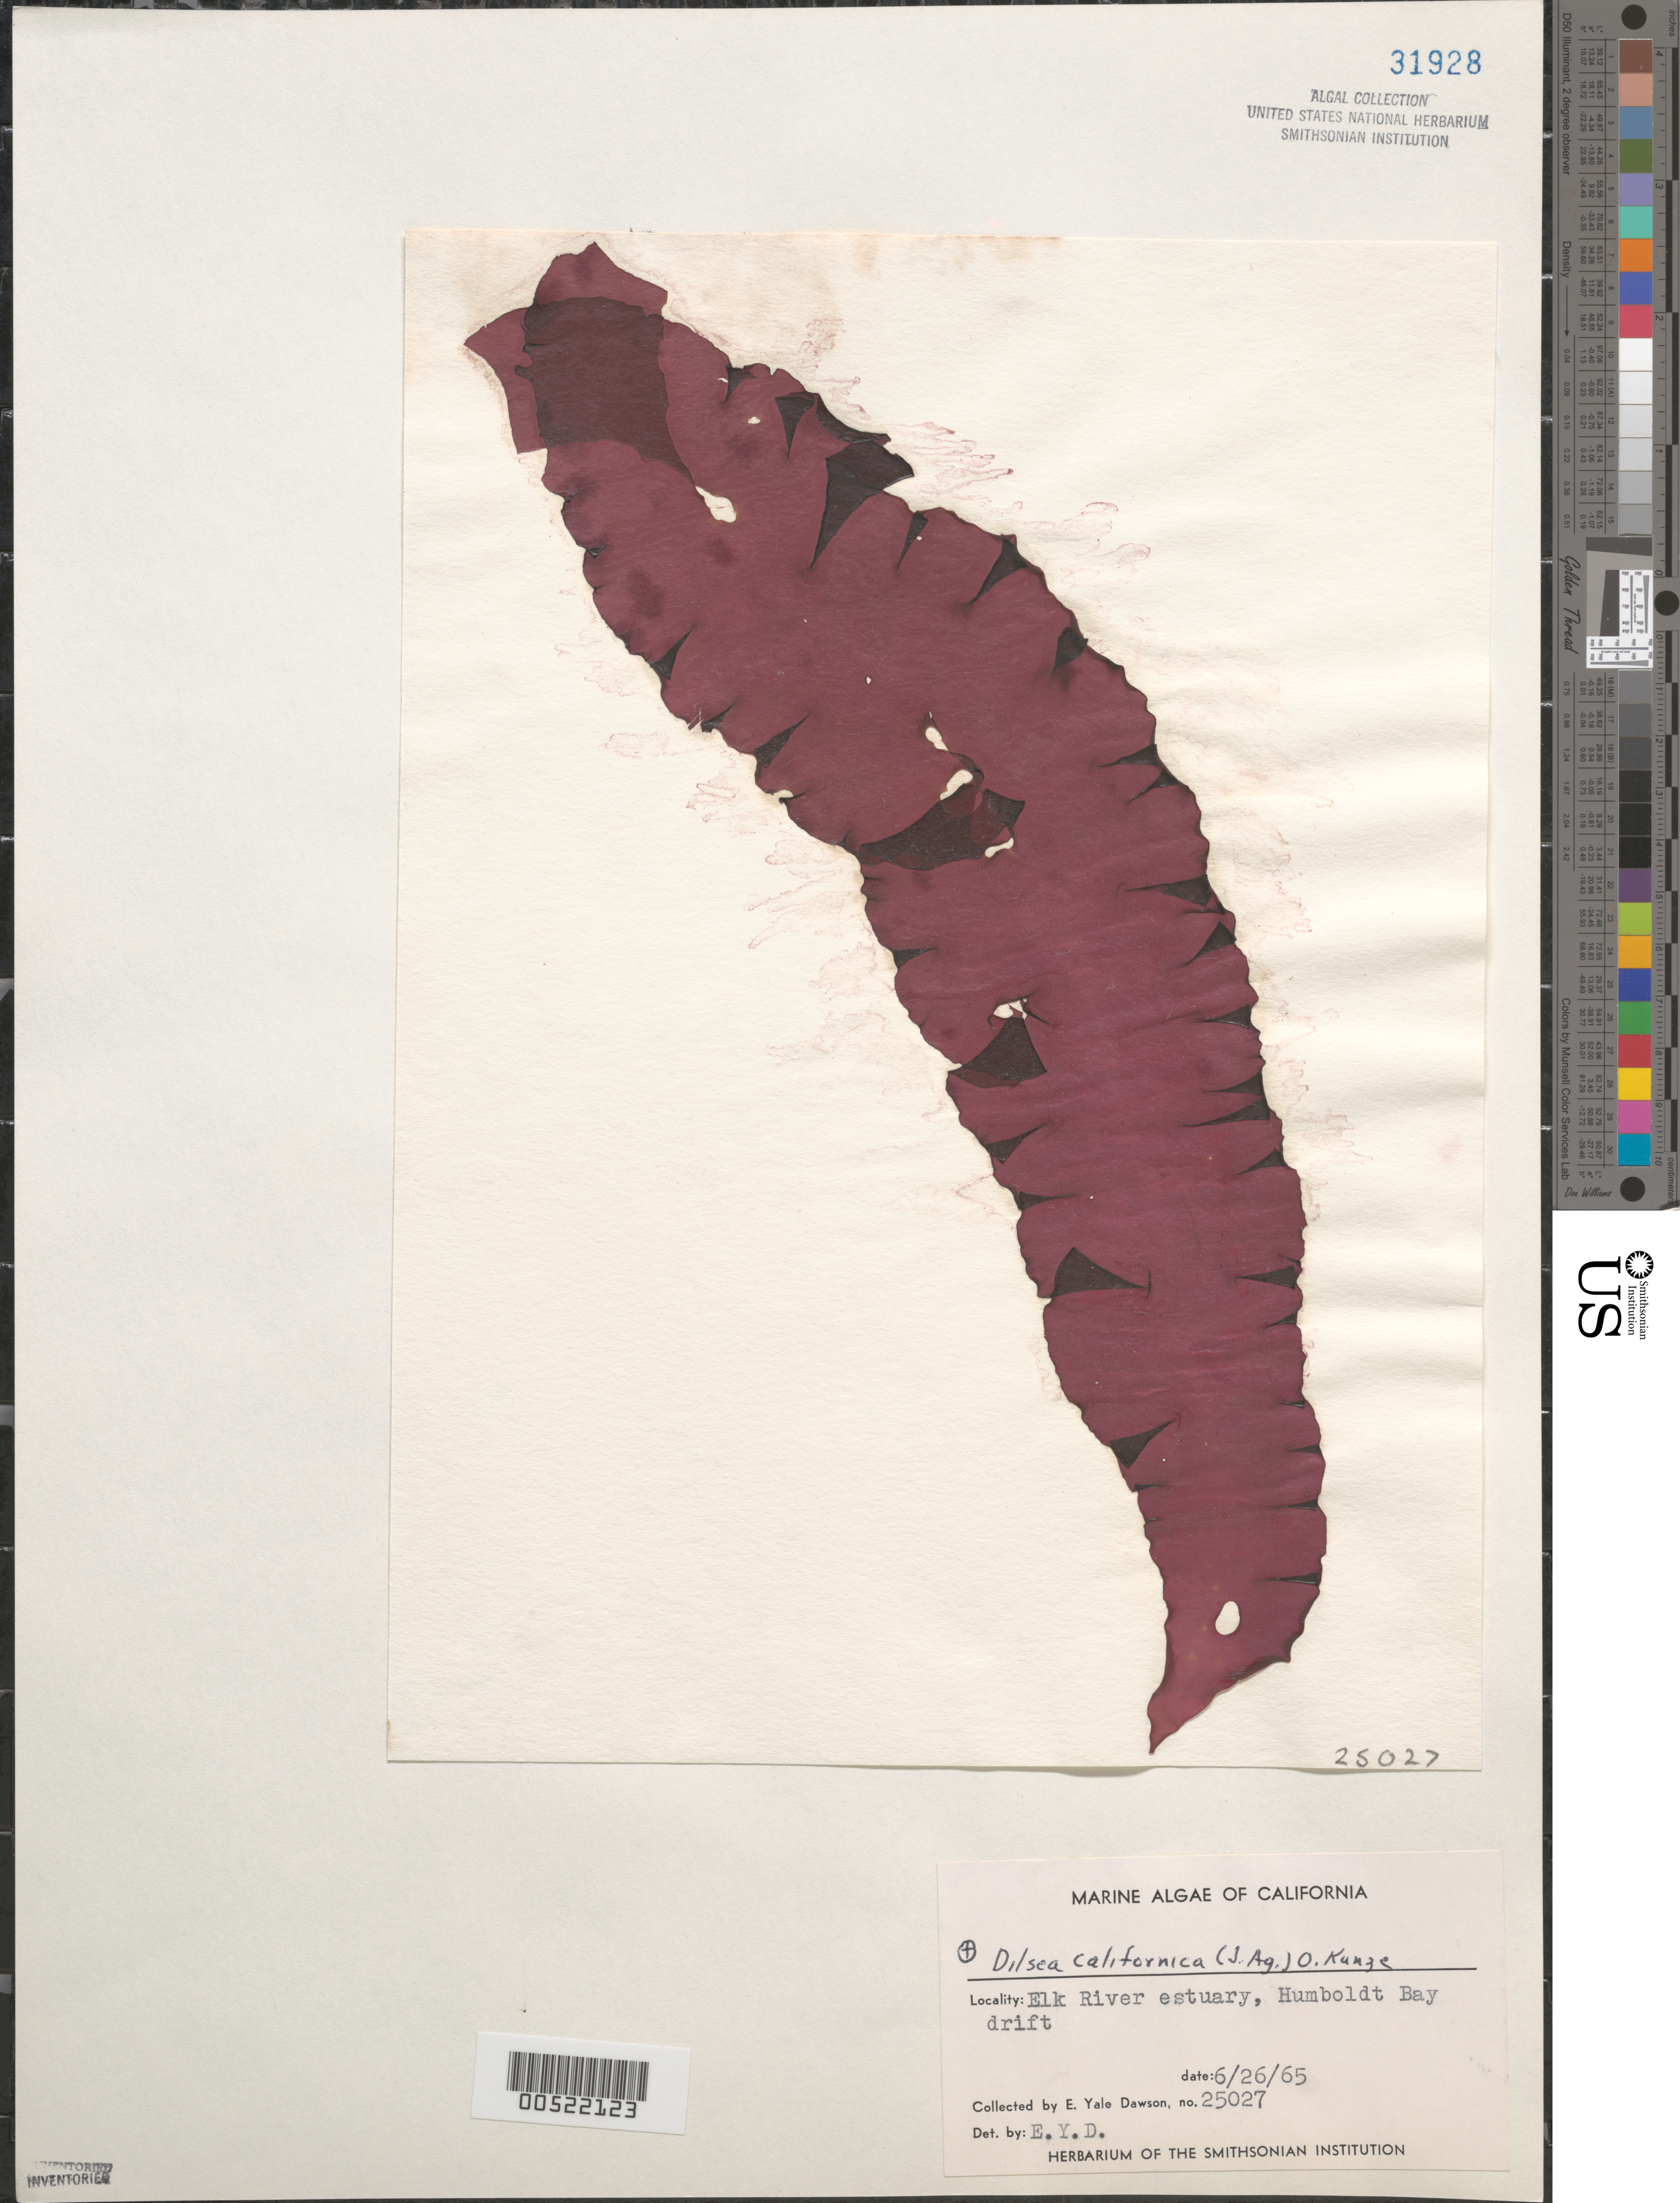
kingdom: Plantae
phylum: Rhodophyta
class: Florideophyceae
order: Gigartinales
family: Dumontiaceae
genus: Dilsea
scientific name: Dilsea californica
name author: (J. Agardh) Kuntze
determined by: Dawson, E. Y.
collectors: E. Y. Dawson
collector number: EYD 25027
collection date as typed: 26 Jun 1965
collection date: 1965-06-26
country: United States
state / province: California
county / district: Humboldt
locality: Elk River Estuary, Humboldt Bay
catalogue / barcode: US 31928